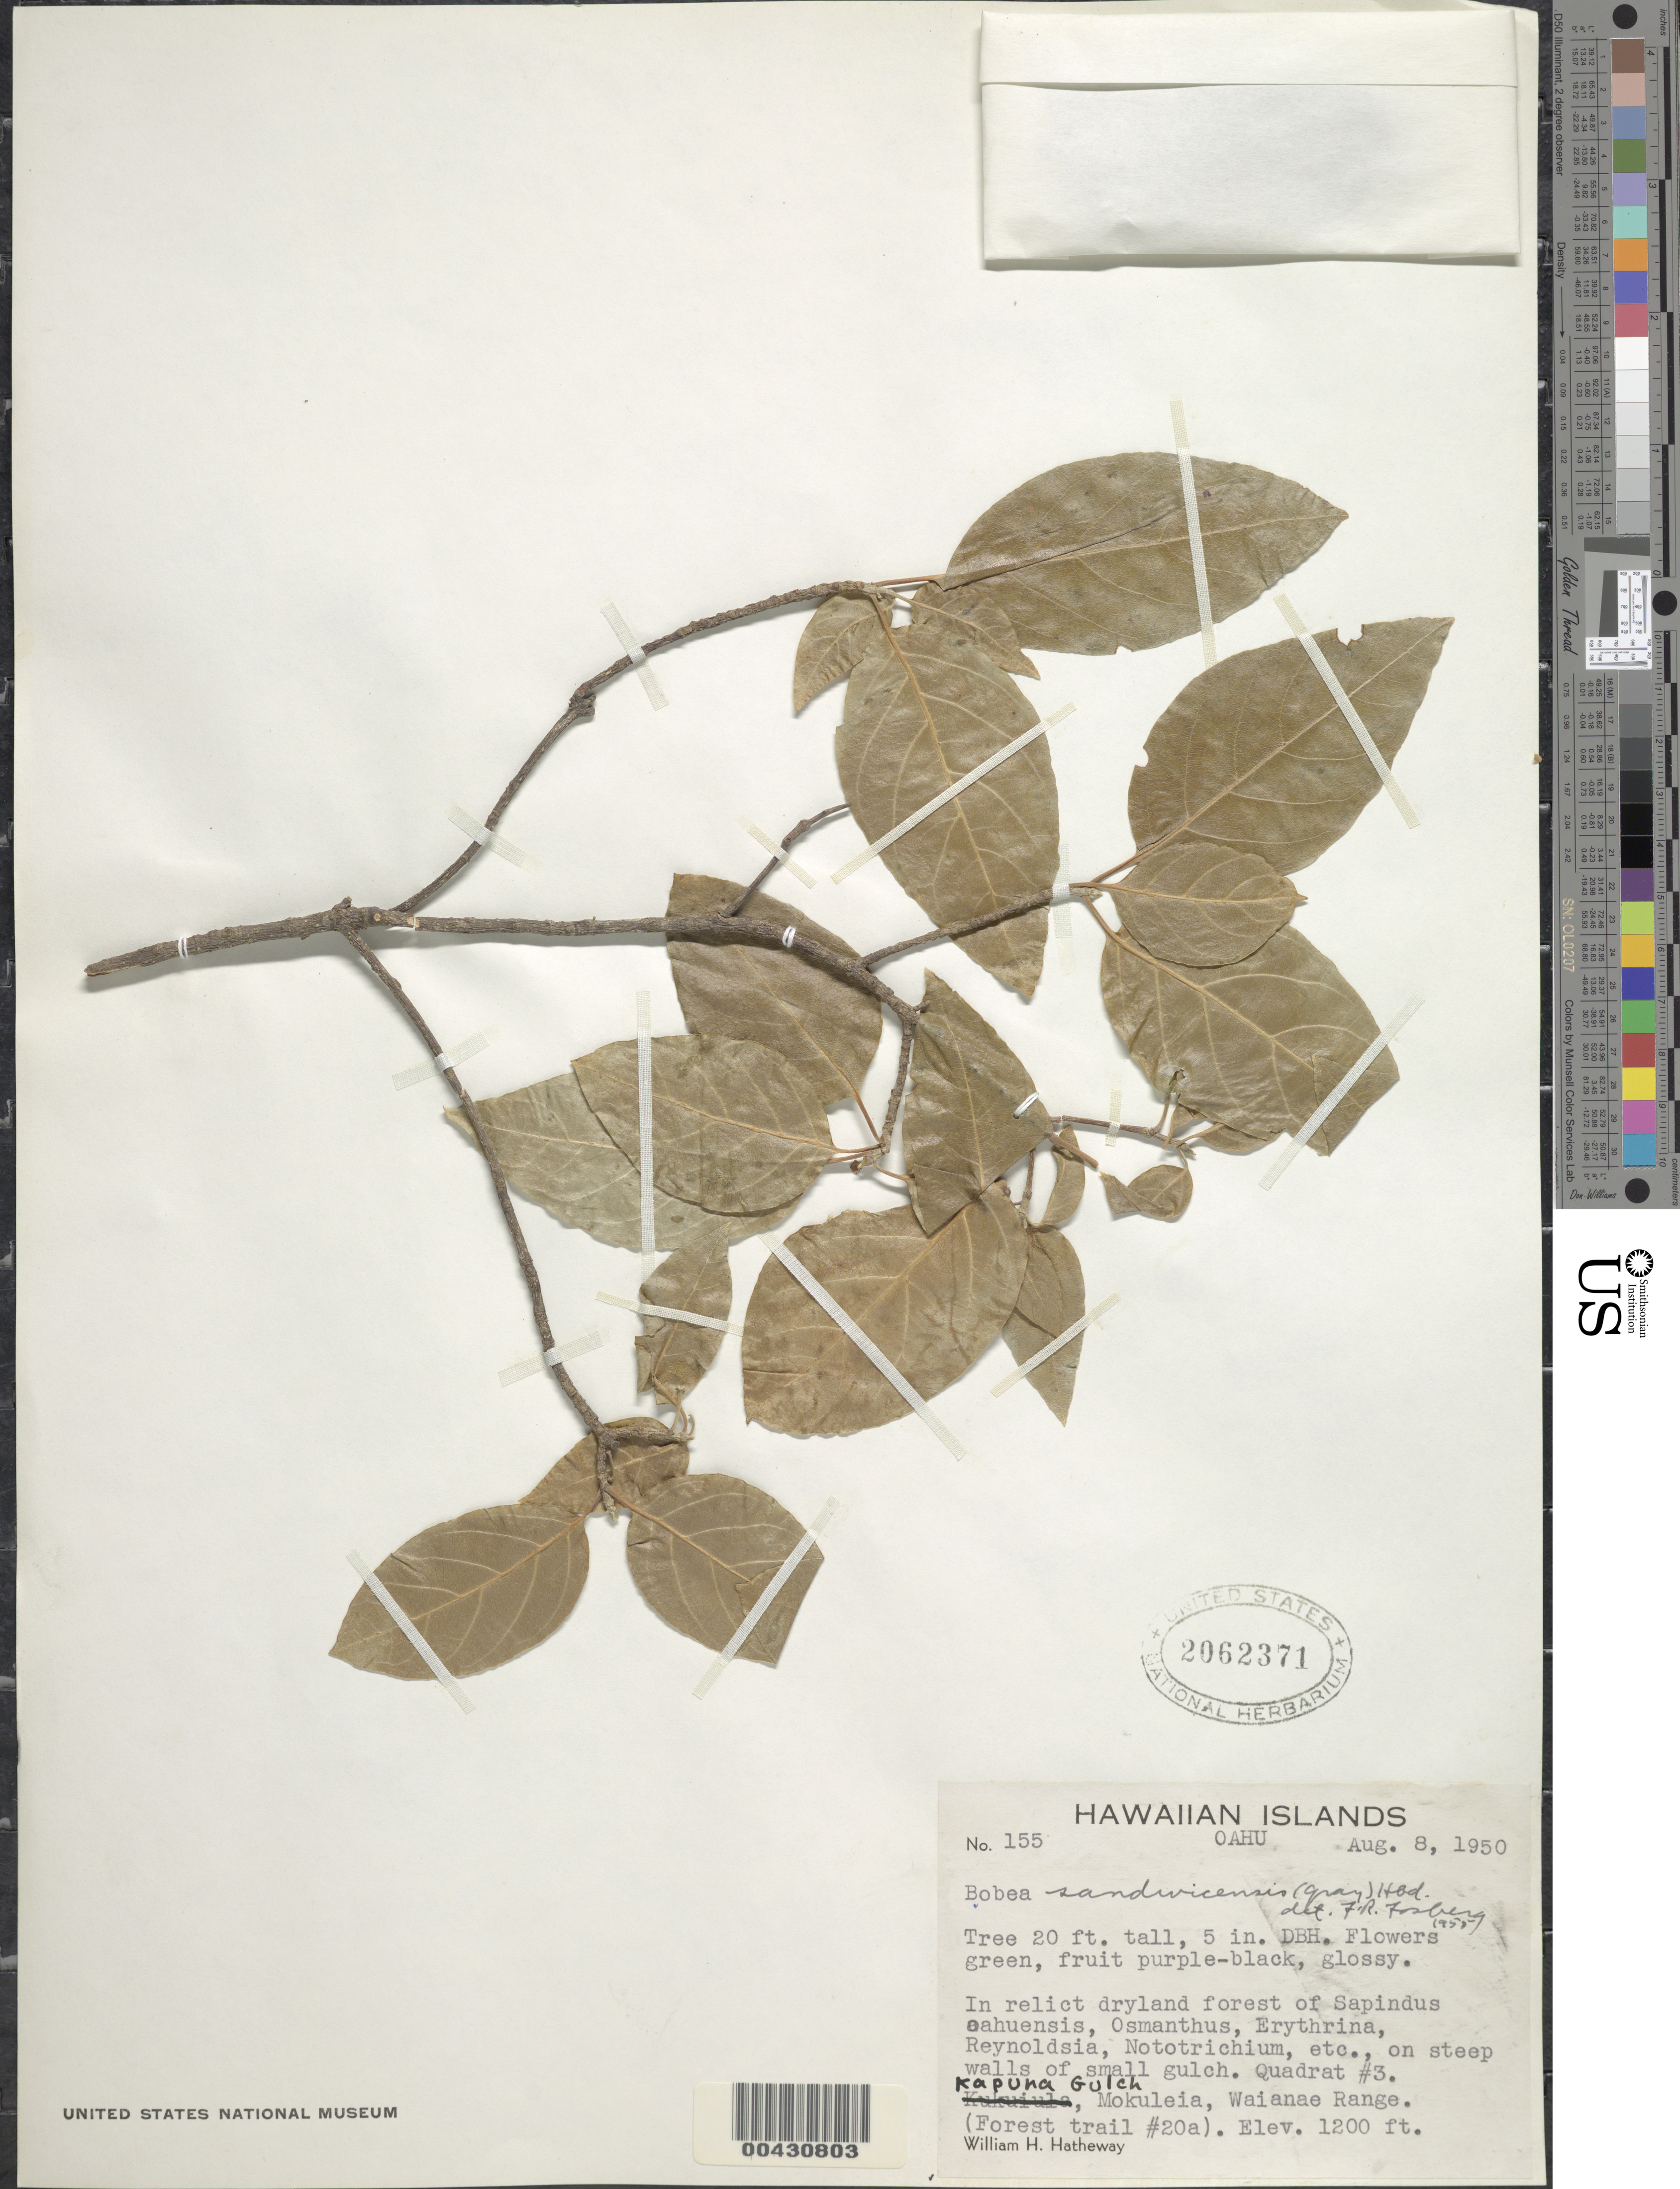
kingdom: Plantae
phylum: Tracheophyta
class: Magnoliopsida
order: Gentianales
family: Rubiaceae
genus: Bobea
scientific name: Bobea sandwicensis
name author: (A. Gray) Hillebr.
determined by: Fosberg, F. R.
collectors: W. H. Hatheway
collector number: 155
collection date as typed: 8 Aug 1950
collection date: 1950-08-08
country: United States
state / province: Hawaii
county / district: Honolulu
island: Oahu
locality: Kapuna Gulch, Mokuleia, Waianae Range, Quadrat #3, Forest trail 20a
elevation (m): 366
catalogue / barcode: US 2062371